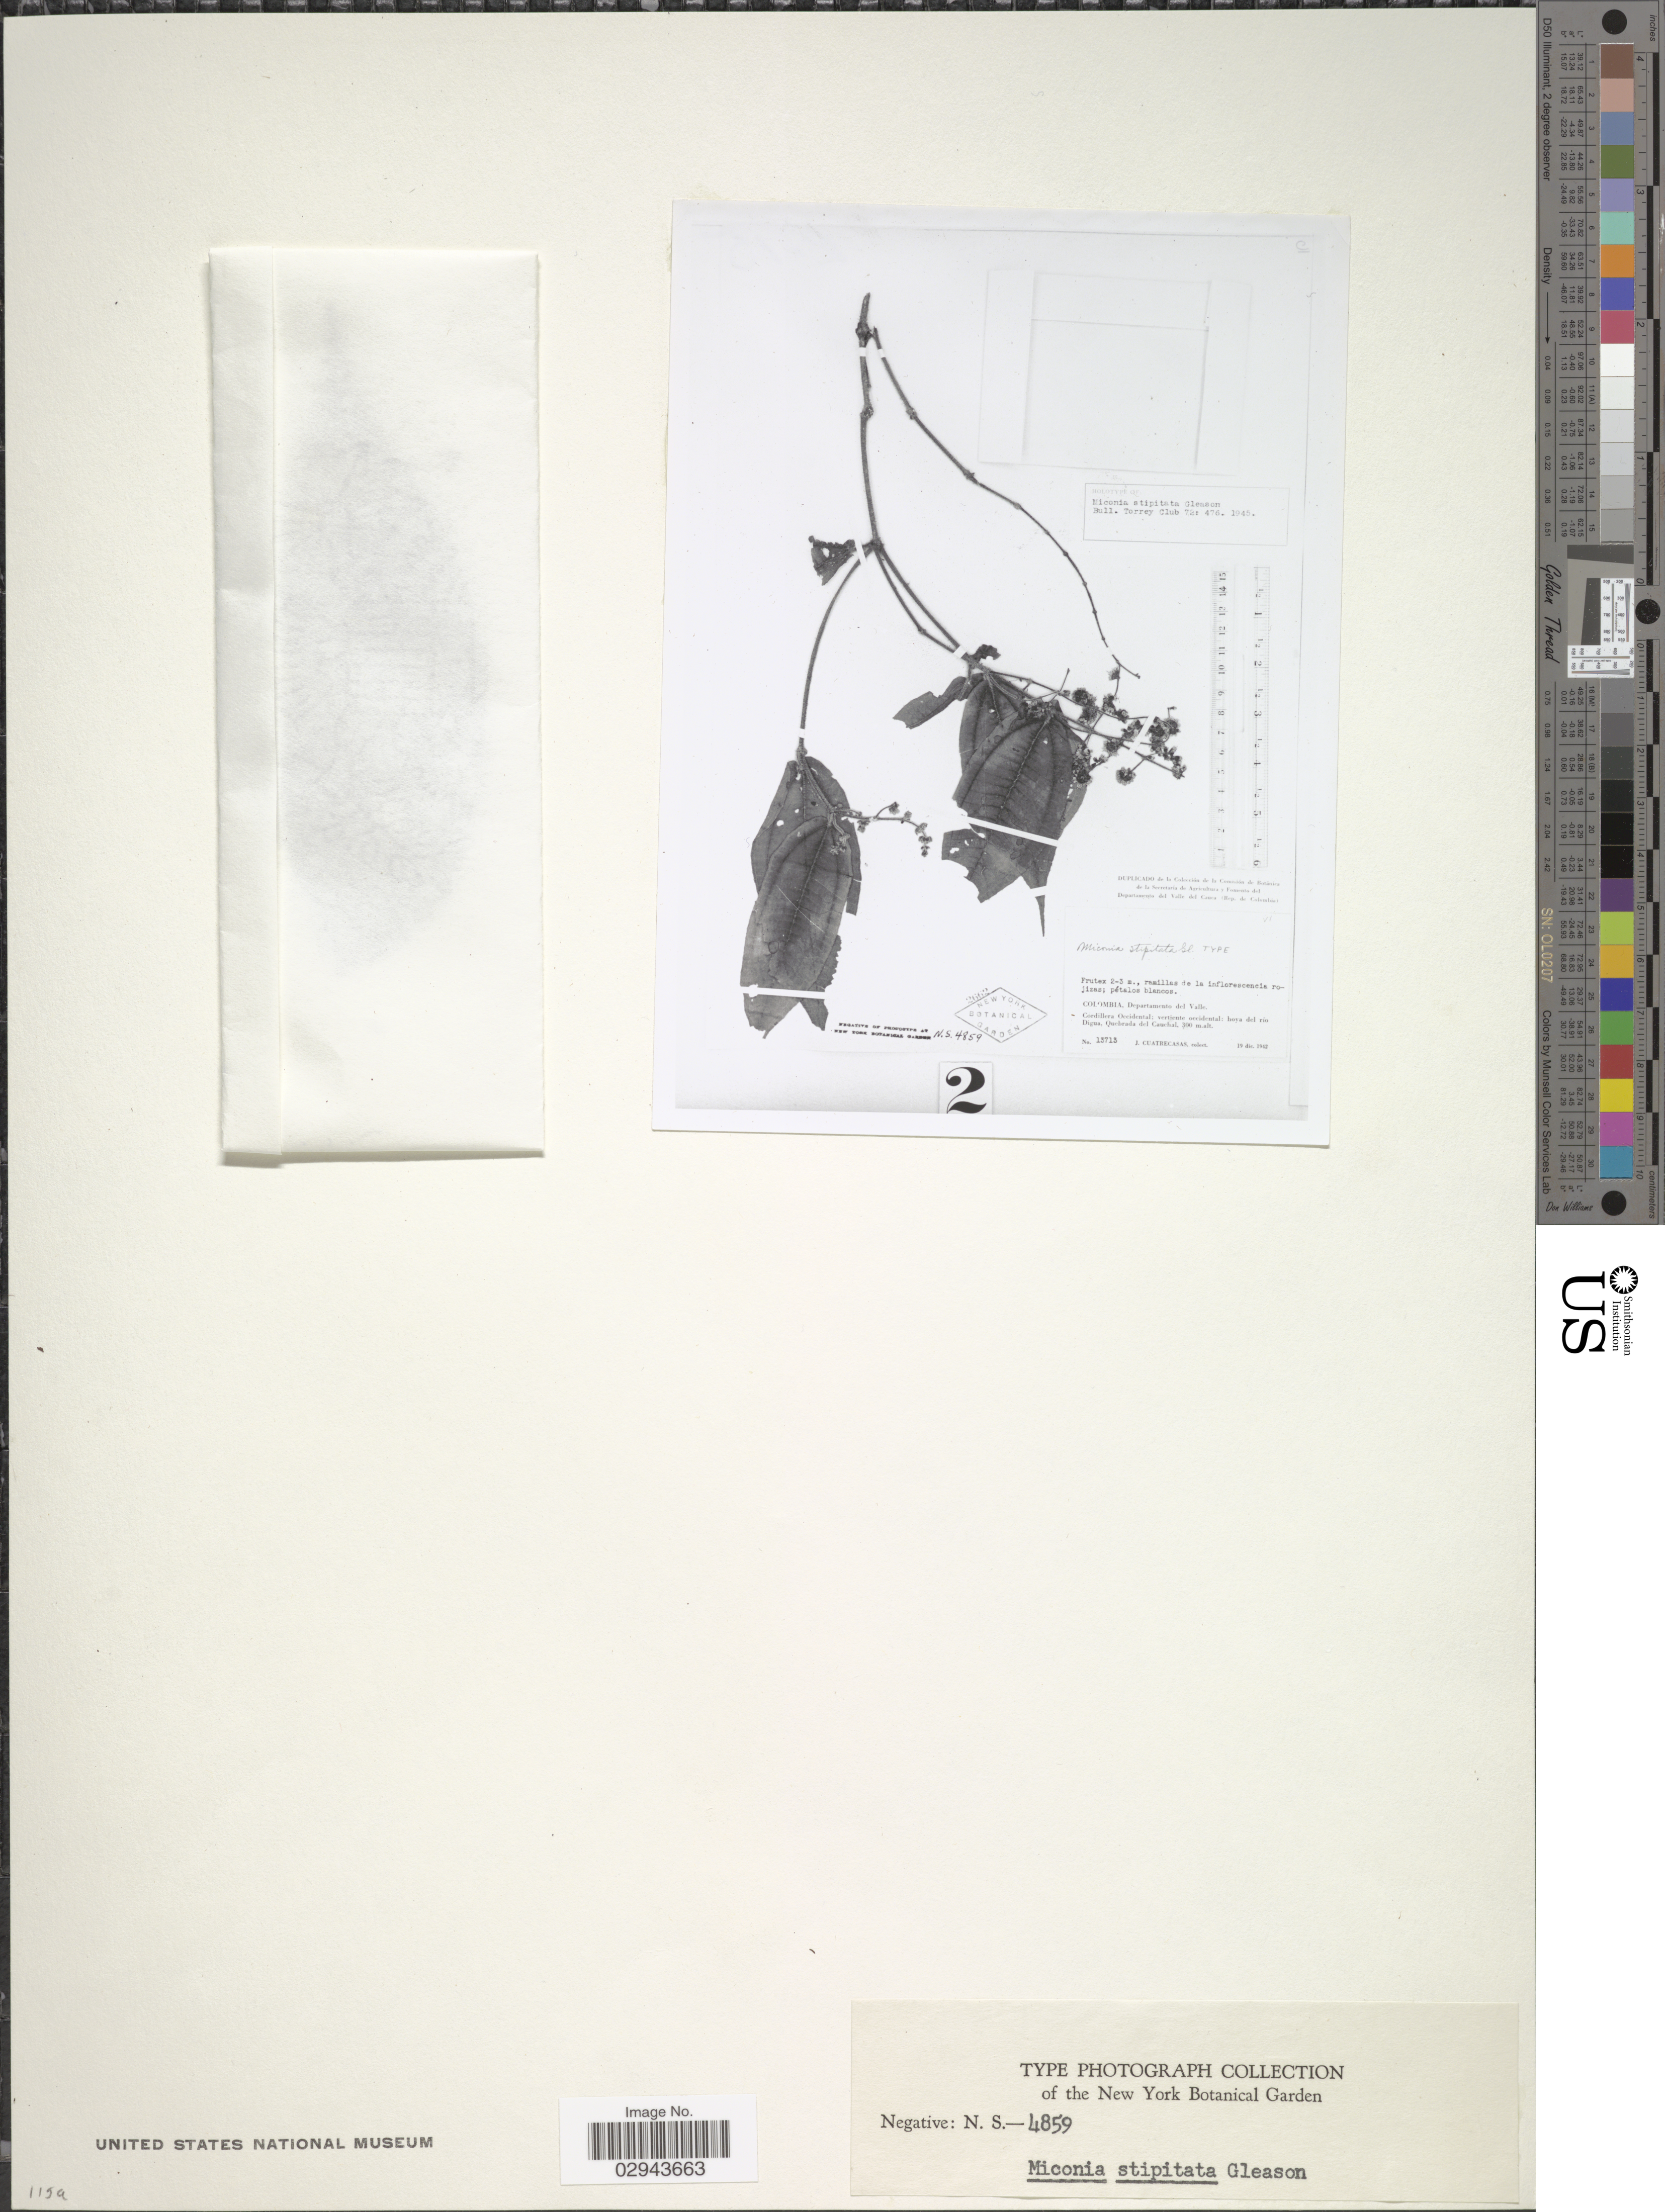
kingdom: Plantae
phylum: Tracheophyta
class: Magnoliopsida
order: Myrtales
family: Melastomataceae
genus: Miconia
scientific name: Miconia stipitata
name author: Gleason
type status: Isotype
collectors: J. Cuatrecasas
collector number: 13713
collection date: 1912-12-19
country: Colombia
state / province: Valle del Cauca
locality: Departamento del Valle. Cordillera Occidental: vertiente occidental: hoya del río Digua, Quebrada del Cauchal.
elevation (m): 300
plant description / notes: Photograph and fragmentary material of (holo) type specimen ex herb. NY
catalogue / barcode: US 3726775